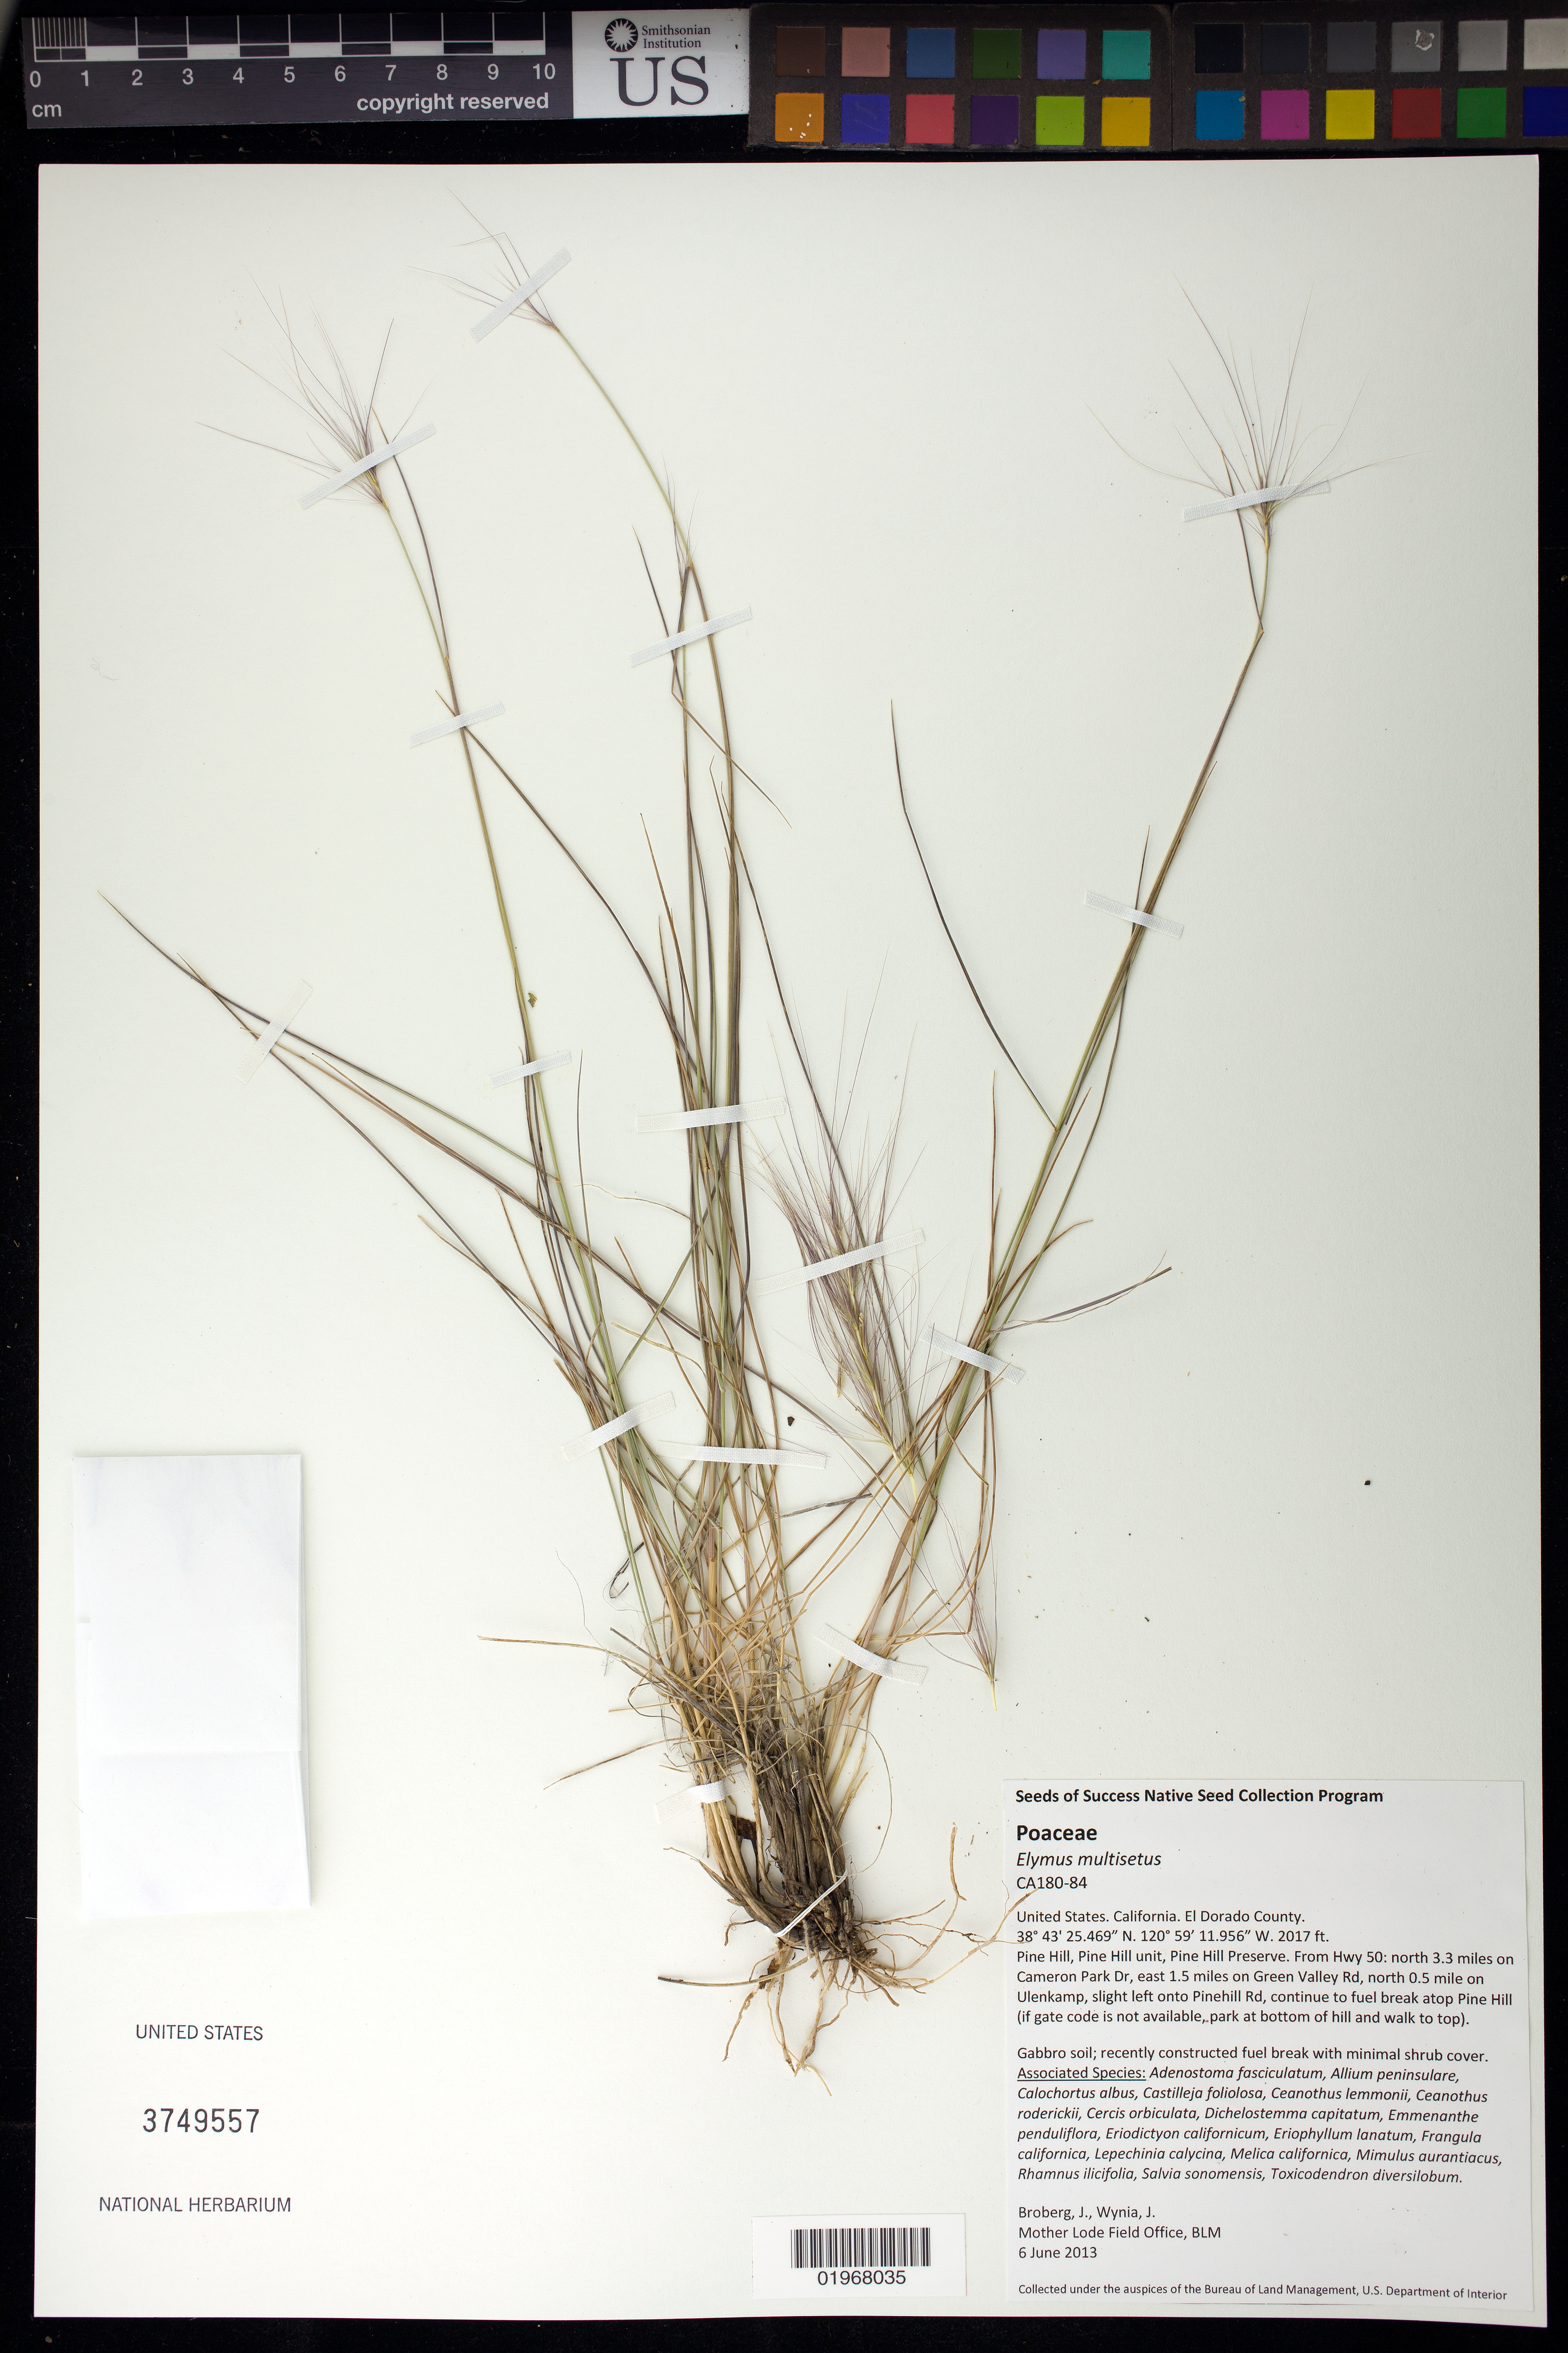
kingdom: Plantae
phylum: Tracheophyta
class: Liliopsida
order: Poales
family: Poaceae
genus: Elymus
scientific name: Elymus multisetus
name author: (J.G. Sm.) Burtt Davy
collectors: J. Broberg & J. Wynia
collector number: CA180-84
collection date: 2013-06-06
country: United States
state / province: California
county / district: El Dorado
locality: Pine Hill, Pine Hill unit, Pine Hill Preserve.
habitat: Gabbro soil, recently constructed fuel break with minimal shrub cover.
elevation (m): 615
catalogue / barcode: US 3749557